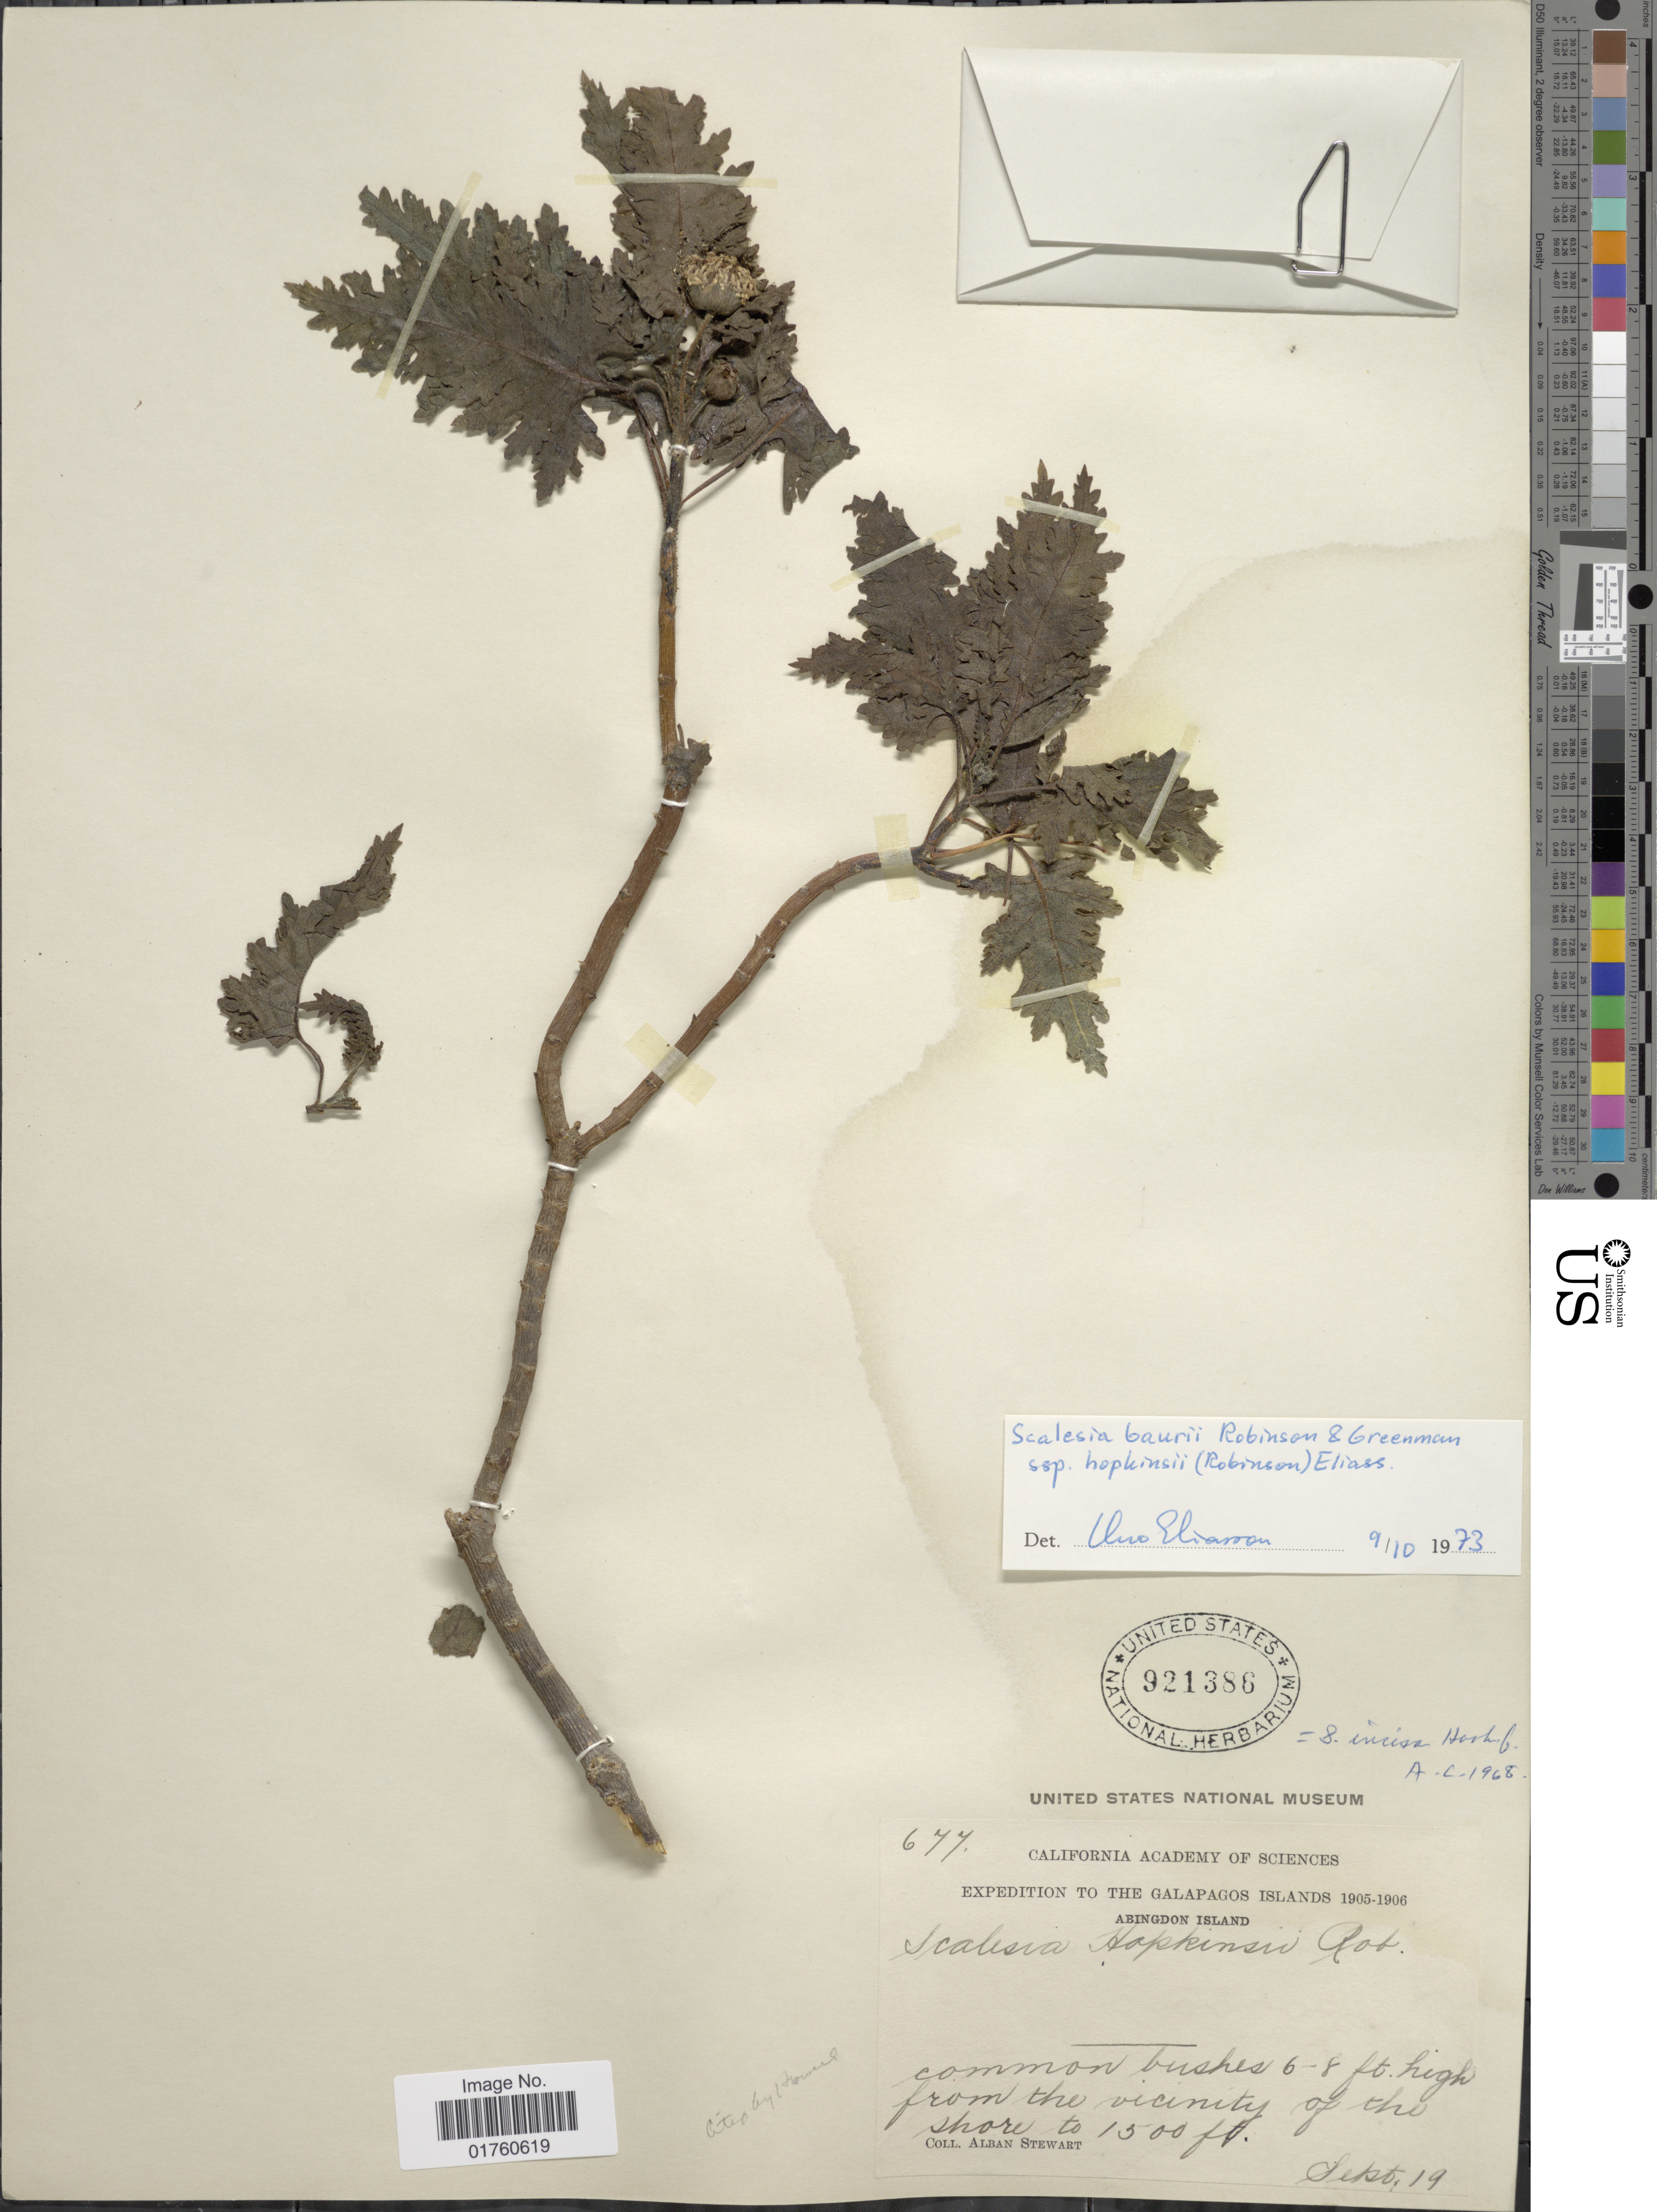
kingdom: Plantae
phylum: Tracheophyta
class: Magnoliopsida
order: Asterales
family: Asteraceae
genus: Scalesia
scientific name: Scalesia baurii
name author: B.L. Rob. & Greenm.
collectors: A. Stewart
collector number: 677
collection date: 1905-09-19/1906-09-19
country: Ecuador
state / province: Colón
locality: The Galapagos Island, Abingdon Island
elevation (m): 457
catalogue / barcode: US 921386